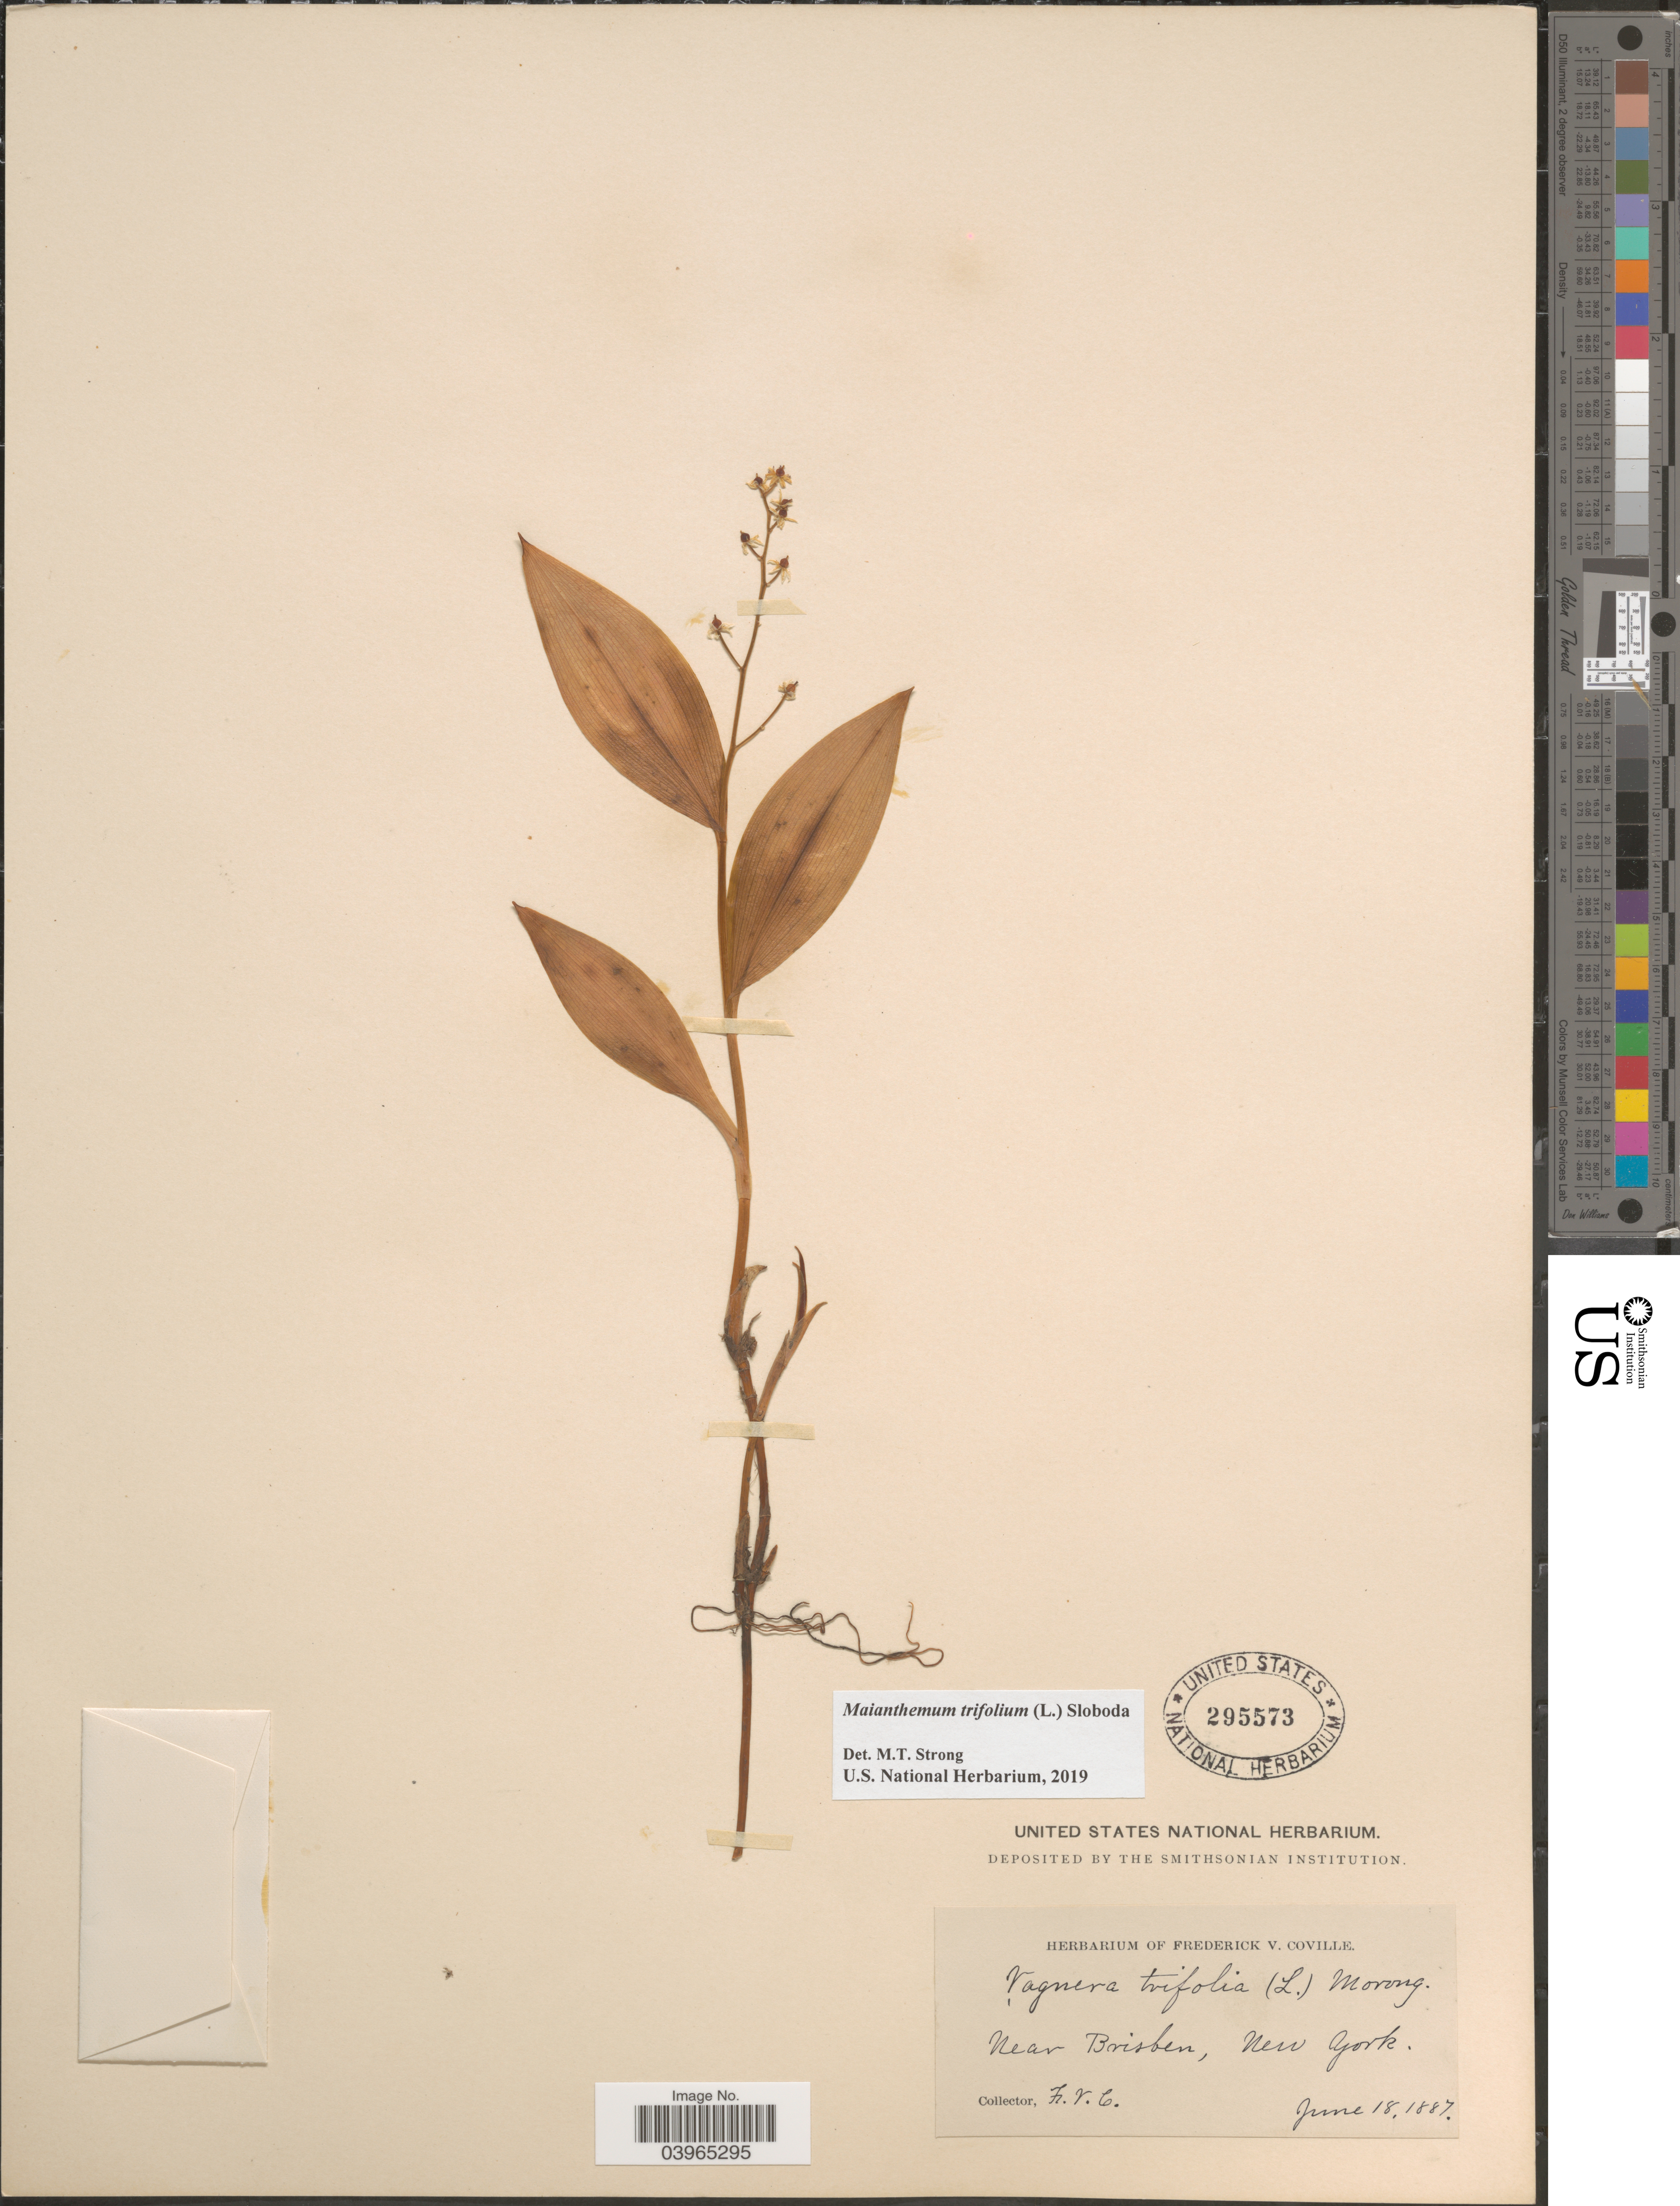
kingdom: Plantae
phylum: Tracheophyta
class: Liliopsida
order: Asparagales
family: Asparagaceae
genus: Maianthemum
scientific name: Maianthemum trifolium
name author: (L.) Sloboda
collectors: F. V. Coville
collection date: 1887-06-18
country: United States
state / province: New York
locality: Near Brisben.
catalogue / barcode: US 295573